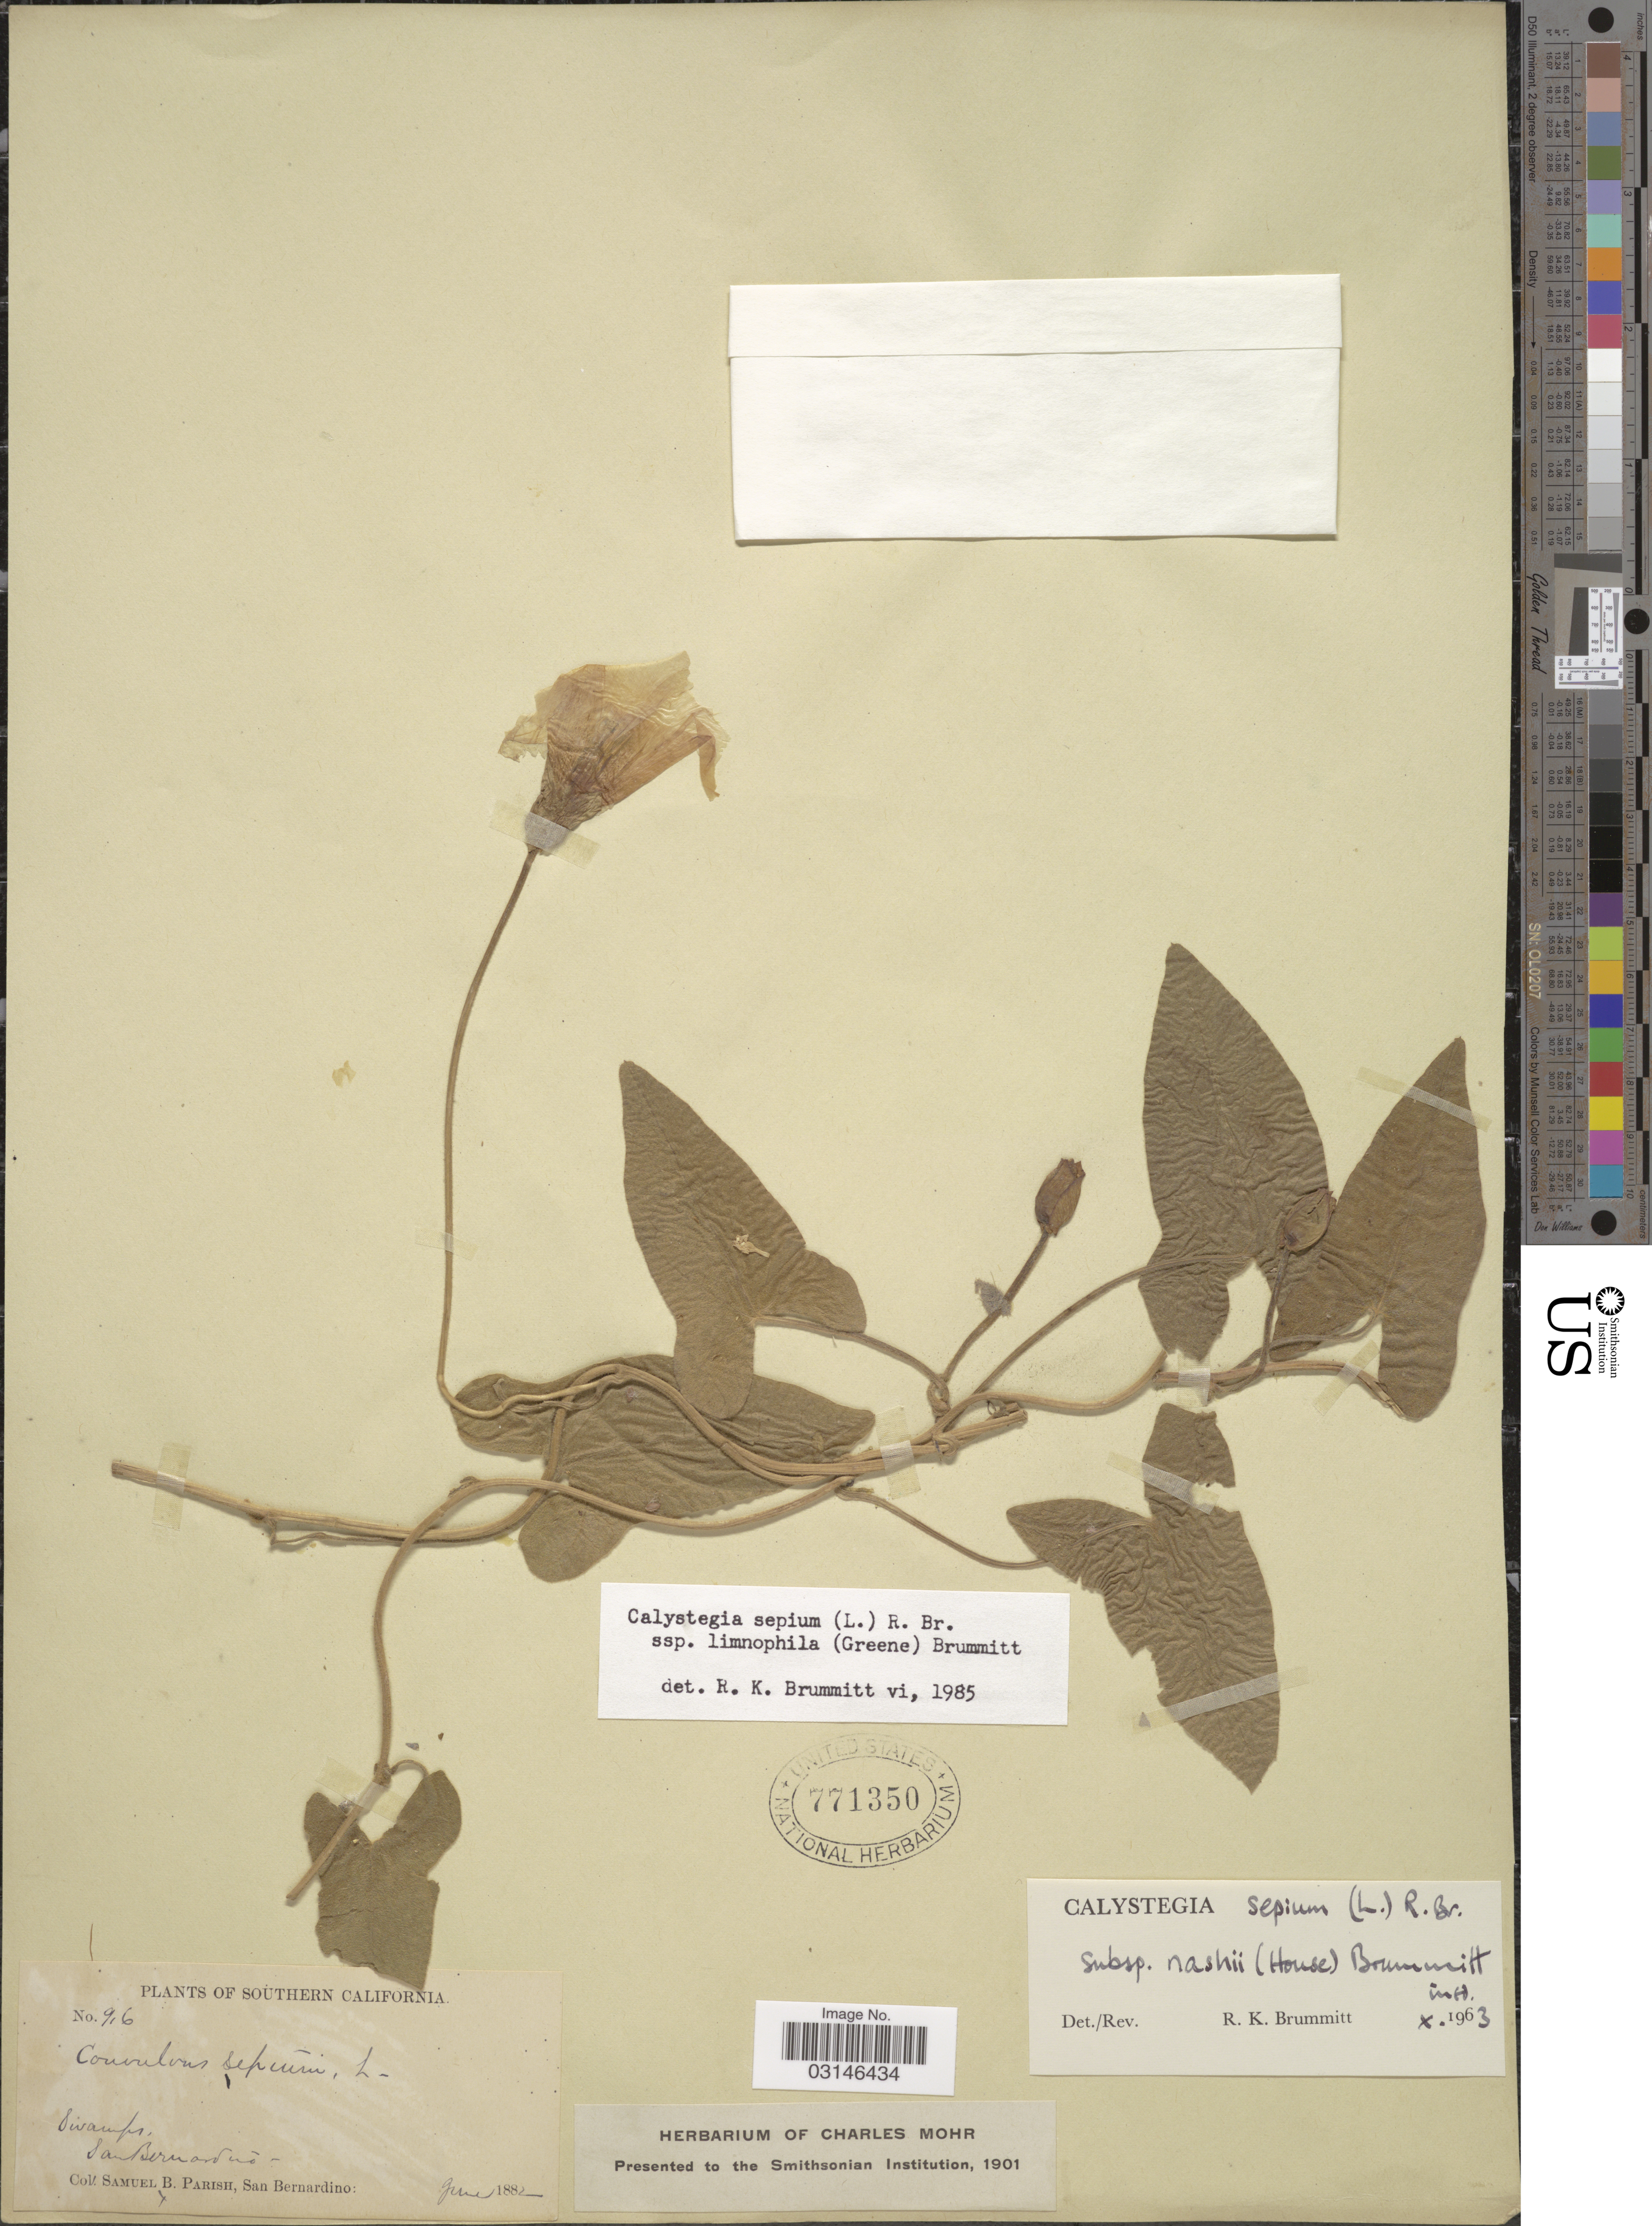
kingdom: Plantae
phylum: Tracheophyta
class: Magnoliopsida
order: Solanales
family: Convolvulaceae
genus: Calystegia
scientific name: Calystegia sepium subsp. limnophila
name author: (Greene) Brummitt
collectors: S. B. Parish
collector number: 916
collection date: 1882-06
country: United States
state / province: California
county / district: San Bernardino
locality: Southern California, Swamps, San Bernardino.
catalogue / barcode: US 771350